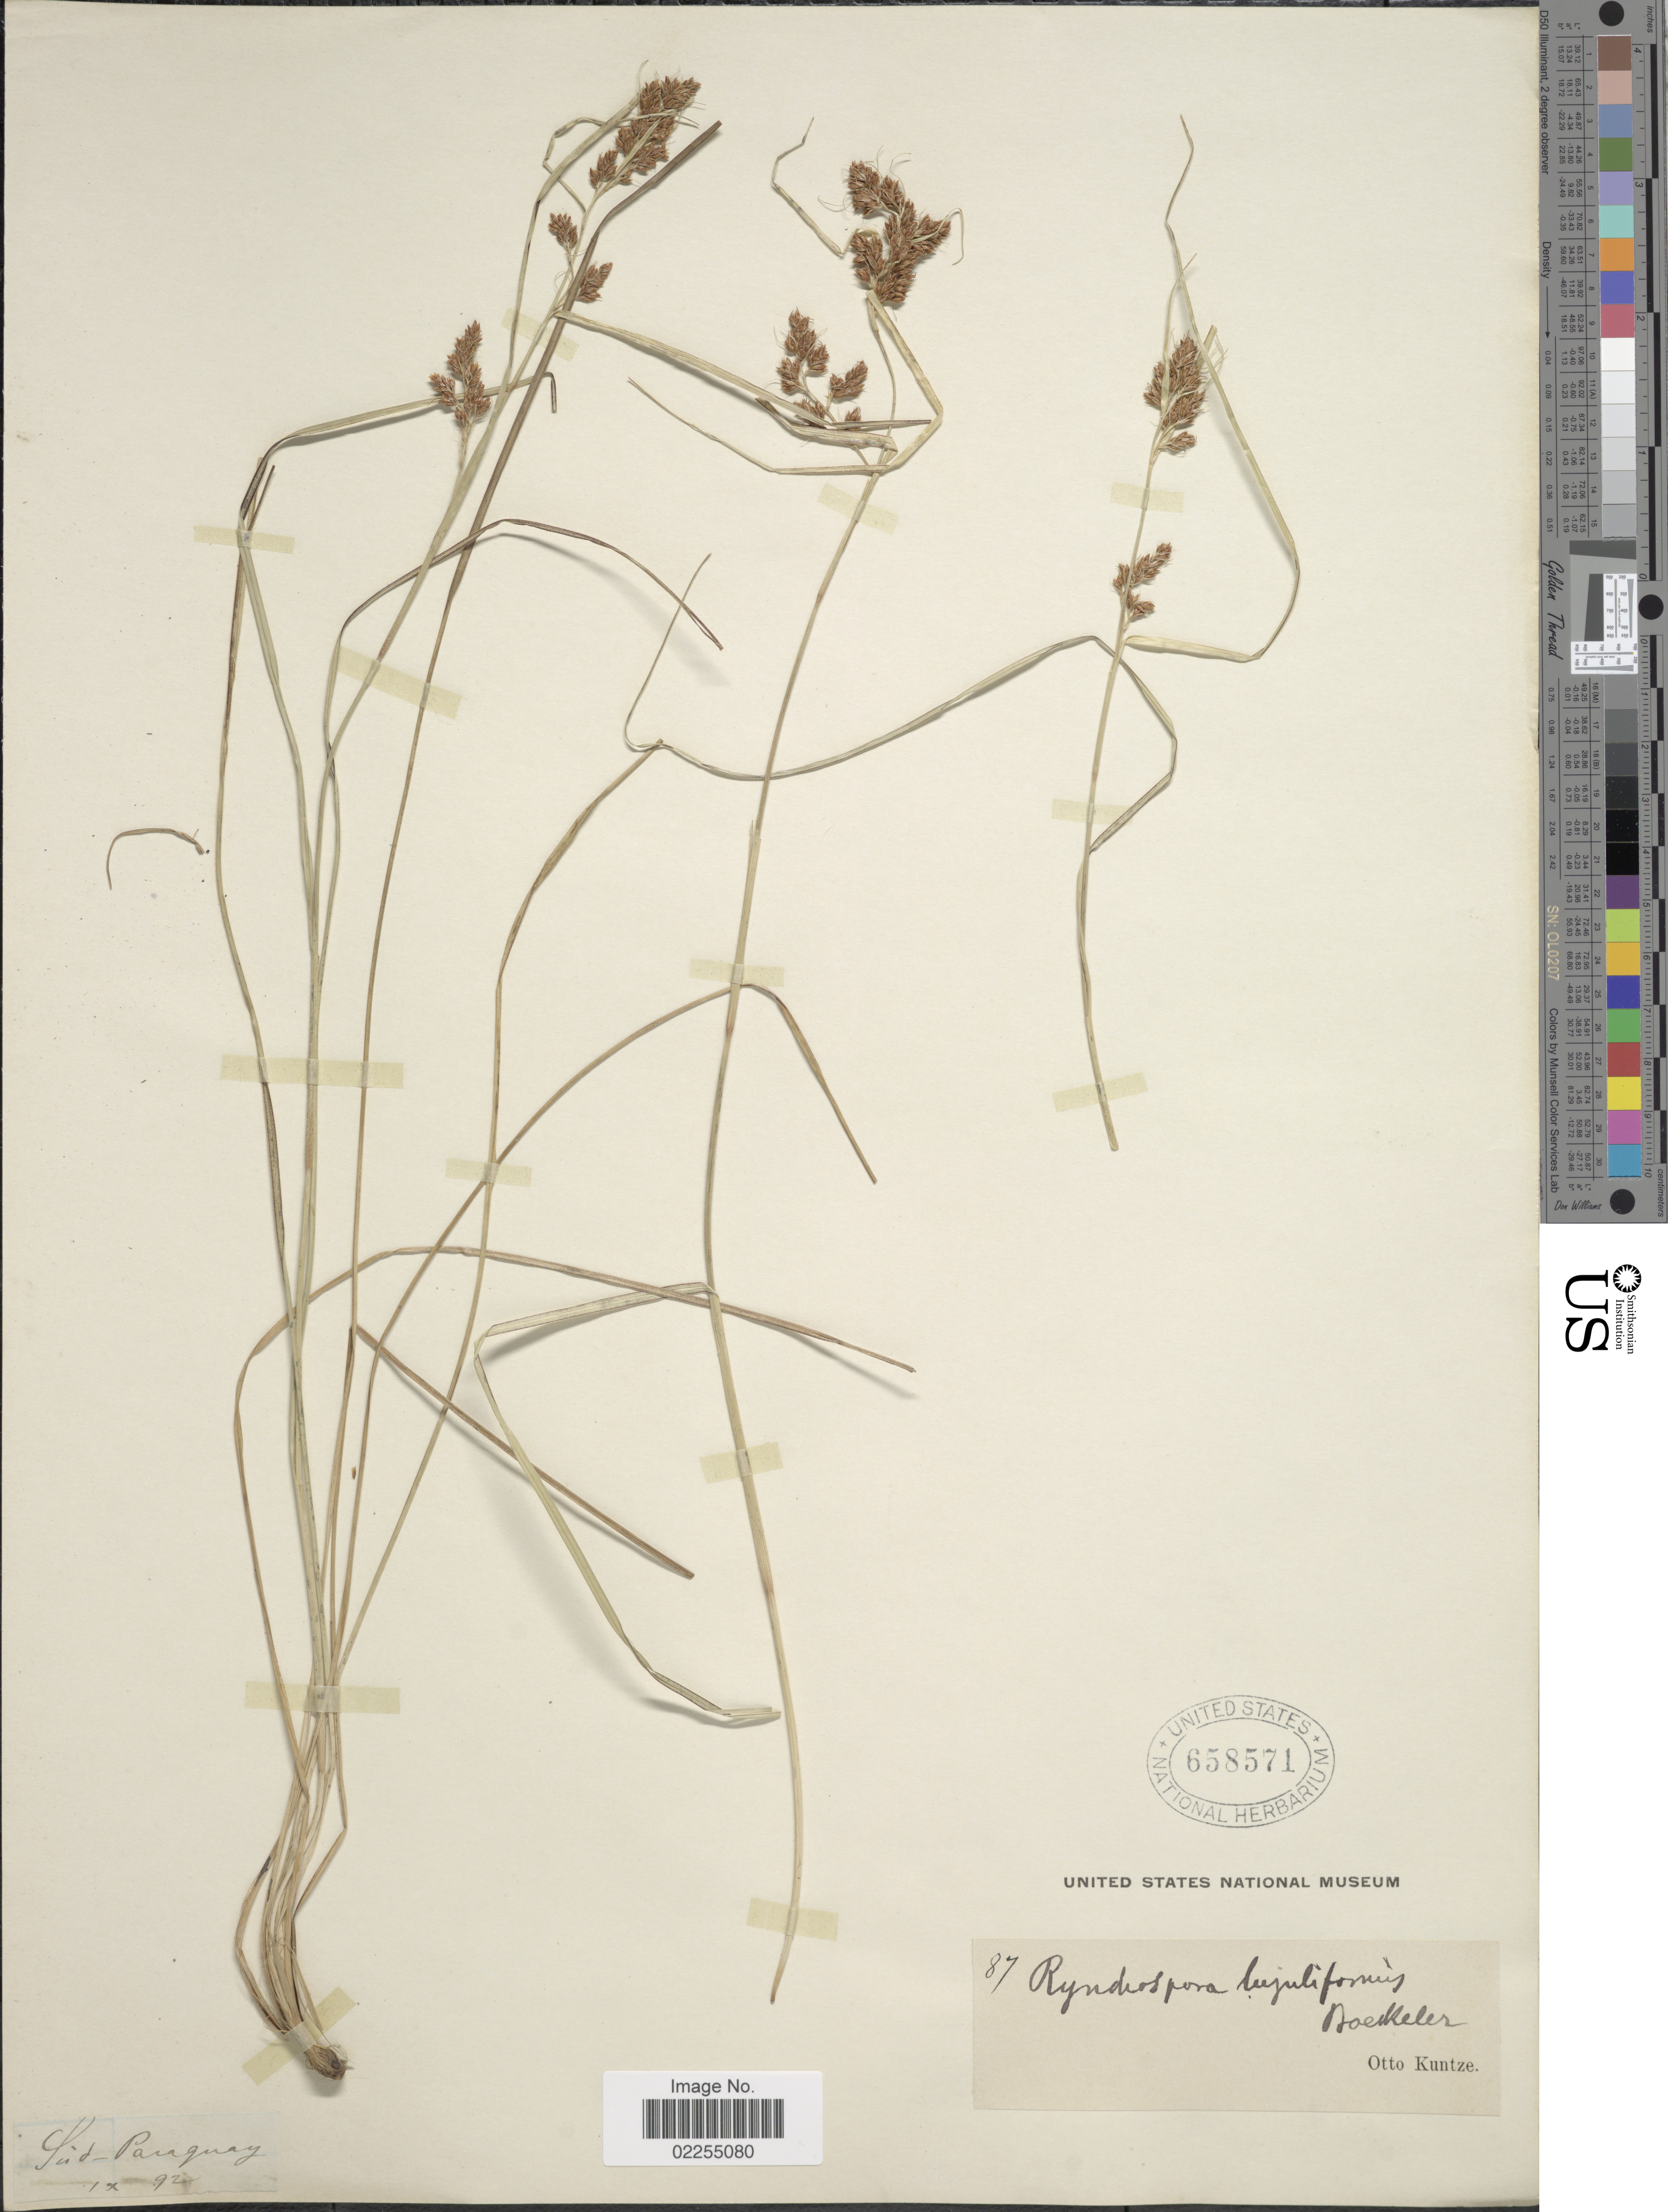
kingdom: Plantae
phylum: Tracheophyta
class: Liliopsida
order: Poales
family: Cyperaceae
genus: Rhynchospora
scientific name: Rhynchospora megapotamica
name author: (A. Spreng.) H. Pfeiff.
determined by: Filho, P. J. S. Silva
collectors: C.E.O. Kuntze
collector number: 87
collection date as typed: Transcribed d/m/y: /9/92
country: Paraguay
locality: Sud-Paraguay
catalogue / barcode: US 658571